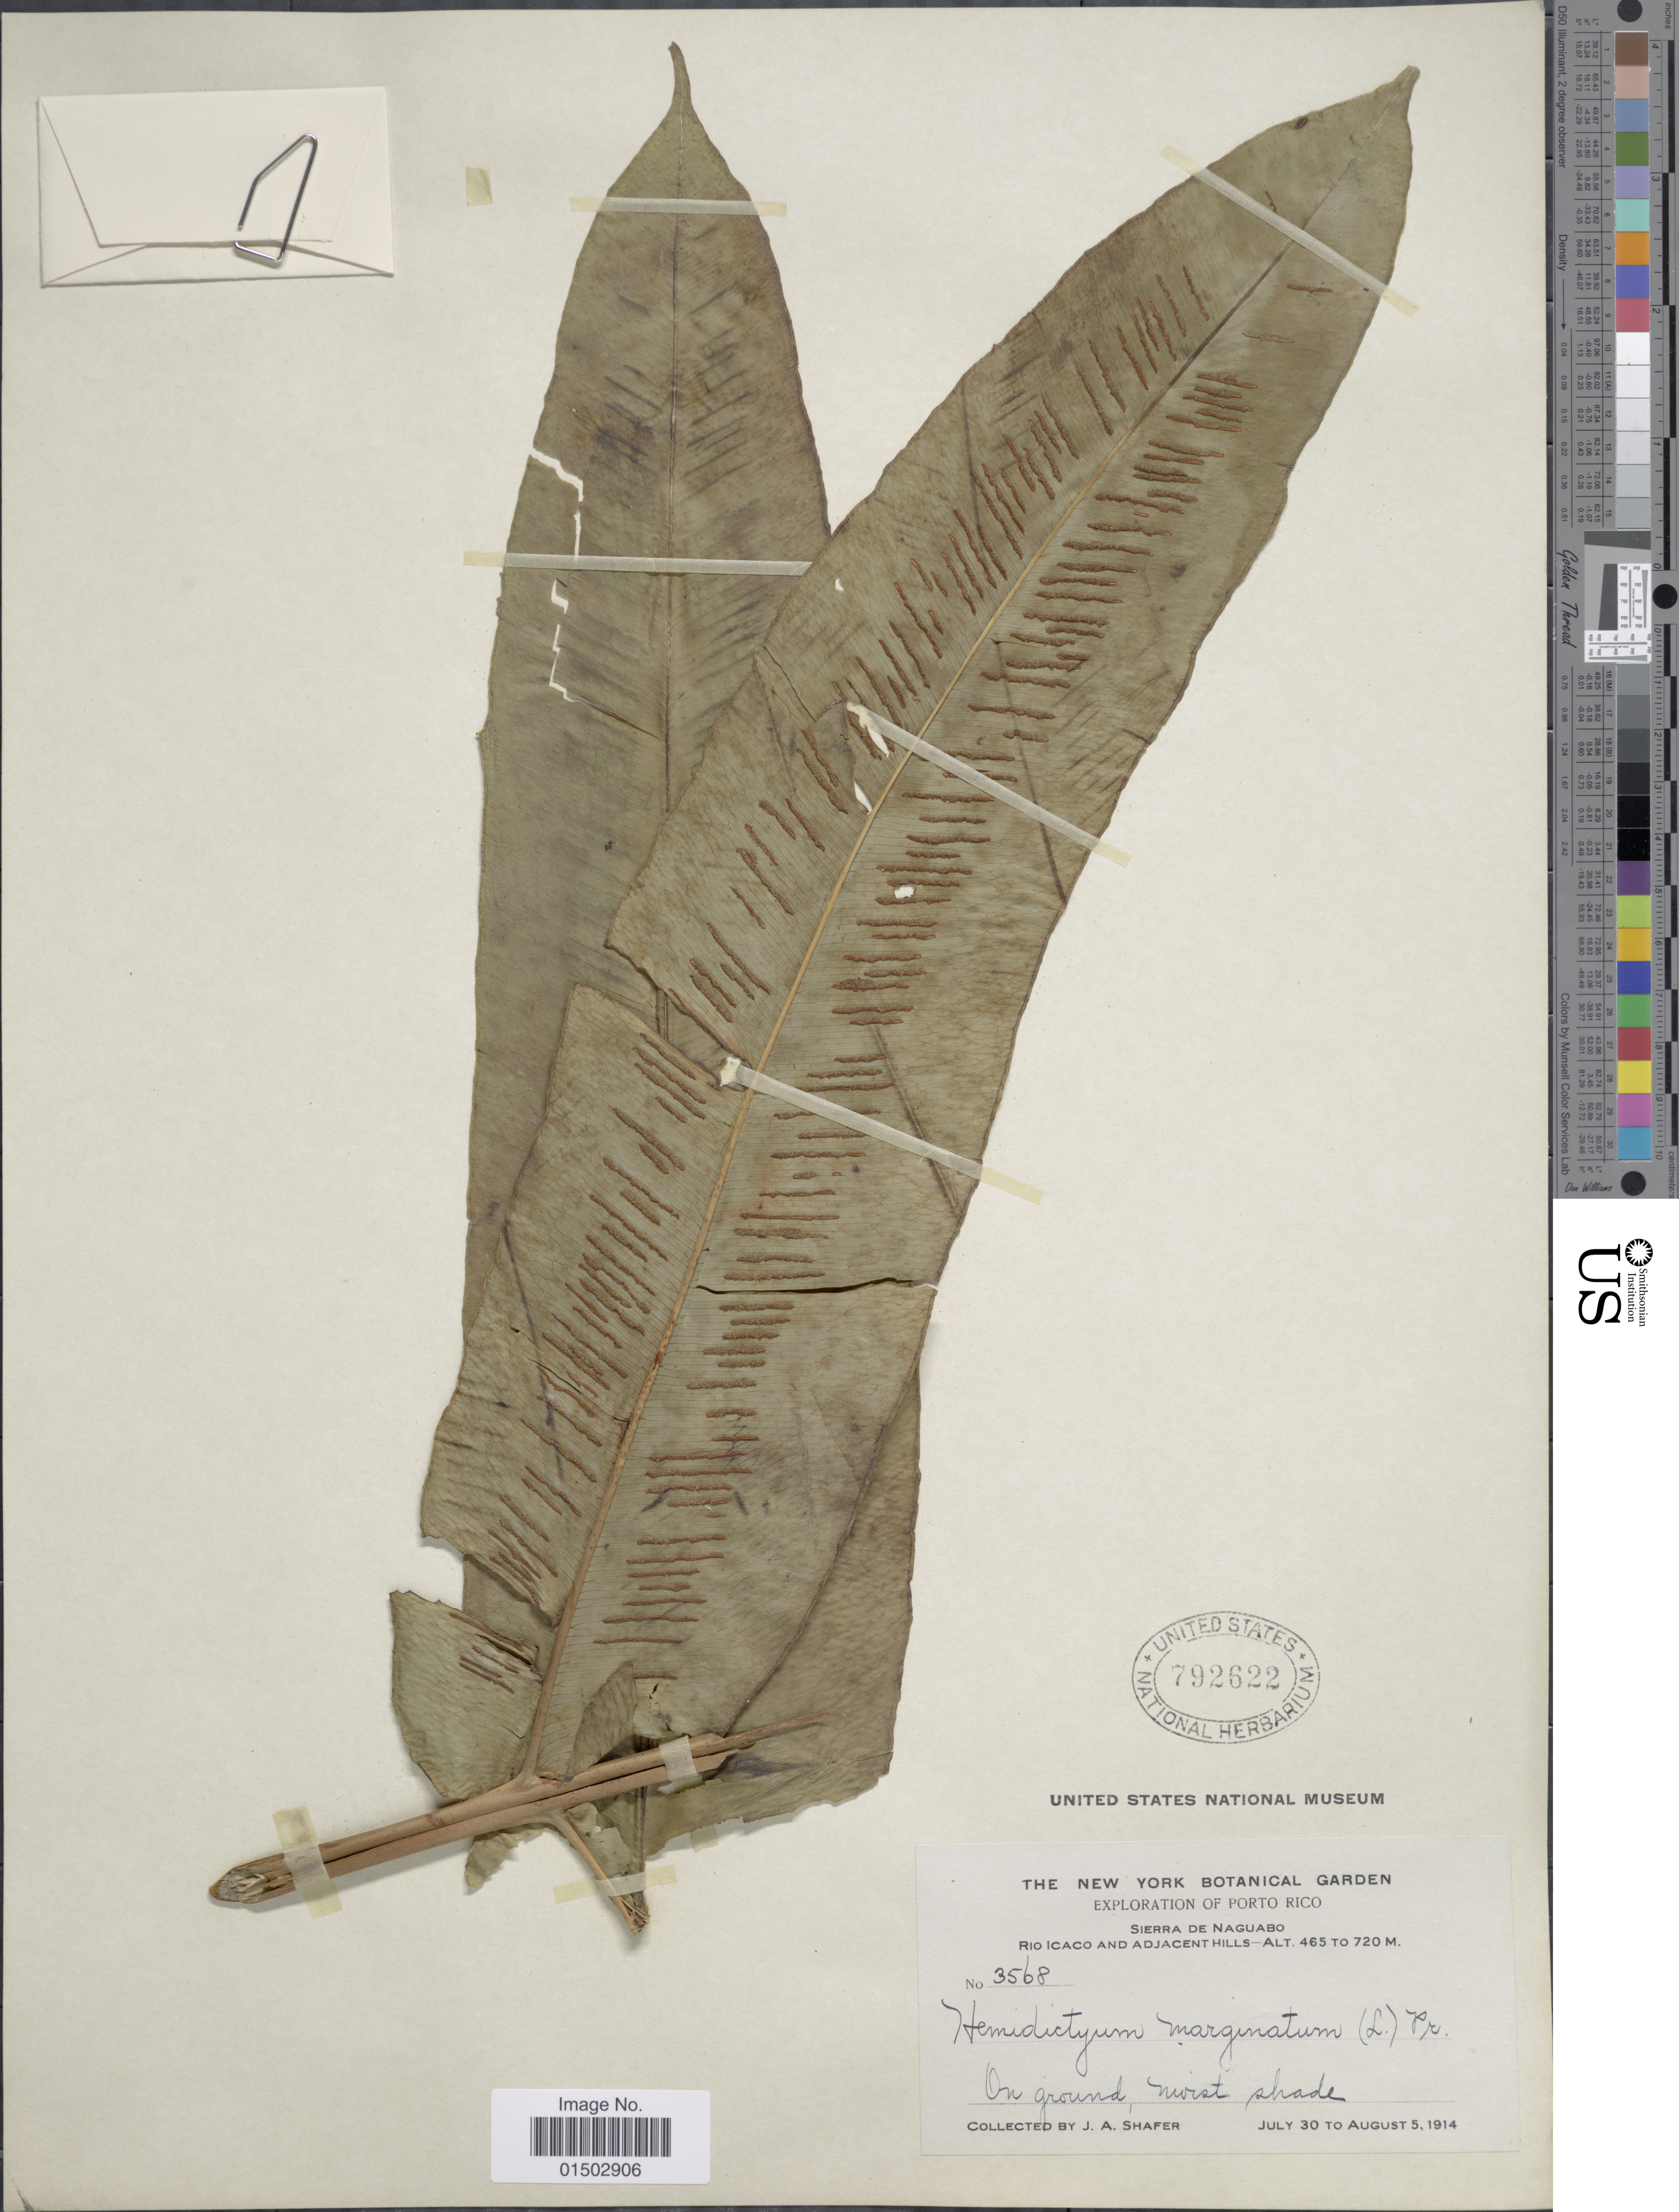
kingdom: Plantae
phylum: Tracheophyta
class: Polypodiopsida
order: Polypodiales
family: Hemidictyaceae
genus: Hemidictyum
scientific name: Hemidictyum marginatum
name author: (L.) C. Presl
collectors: J. A. Shafer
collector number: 3568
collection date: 1914-07-30/1914-08-05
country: Puerto Rico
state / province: Naguabo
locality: Sierra de Naguabo, Rio Icaco and Adjacent Hills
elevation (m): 465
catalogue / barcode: US 792622